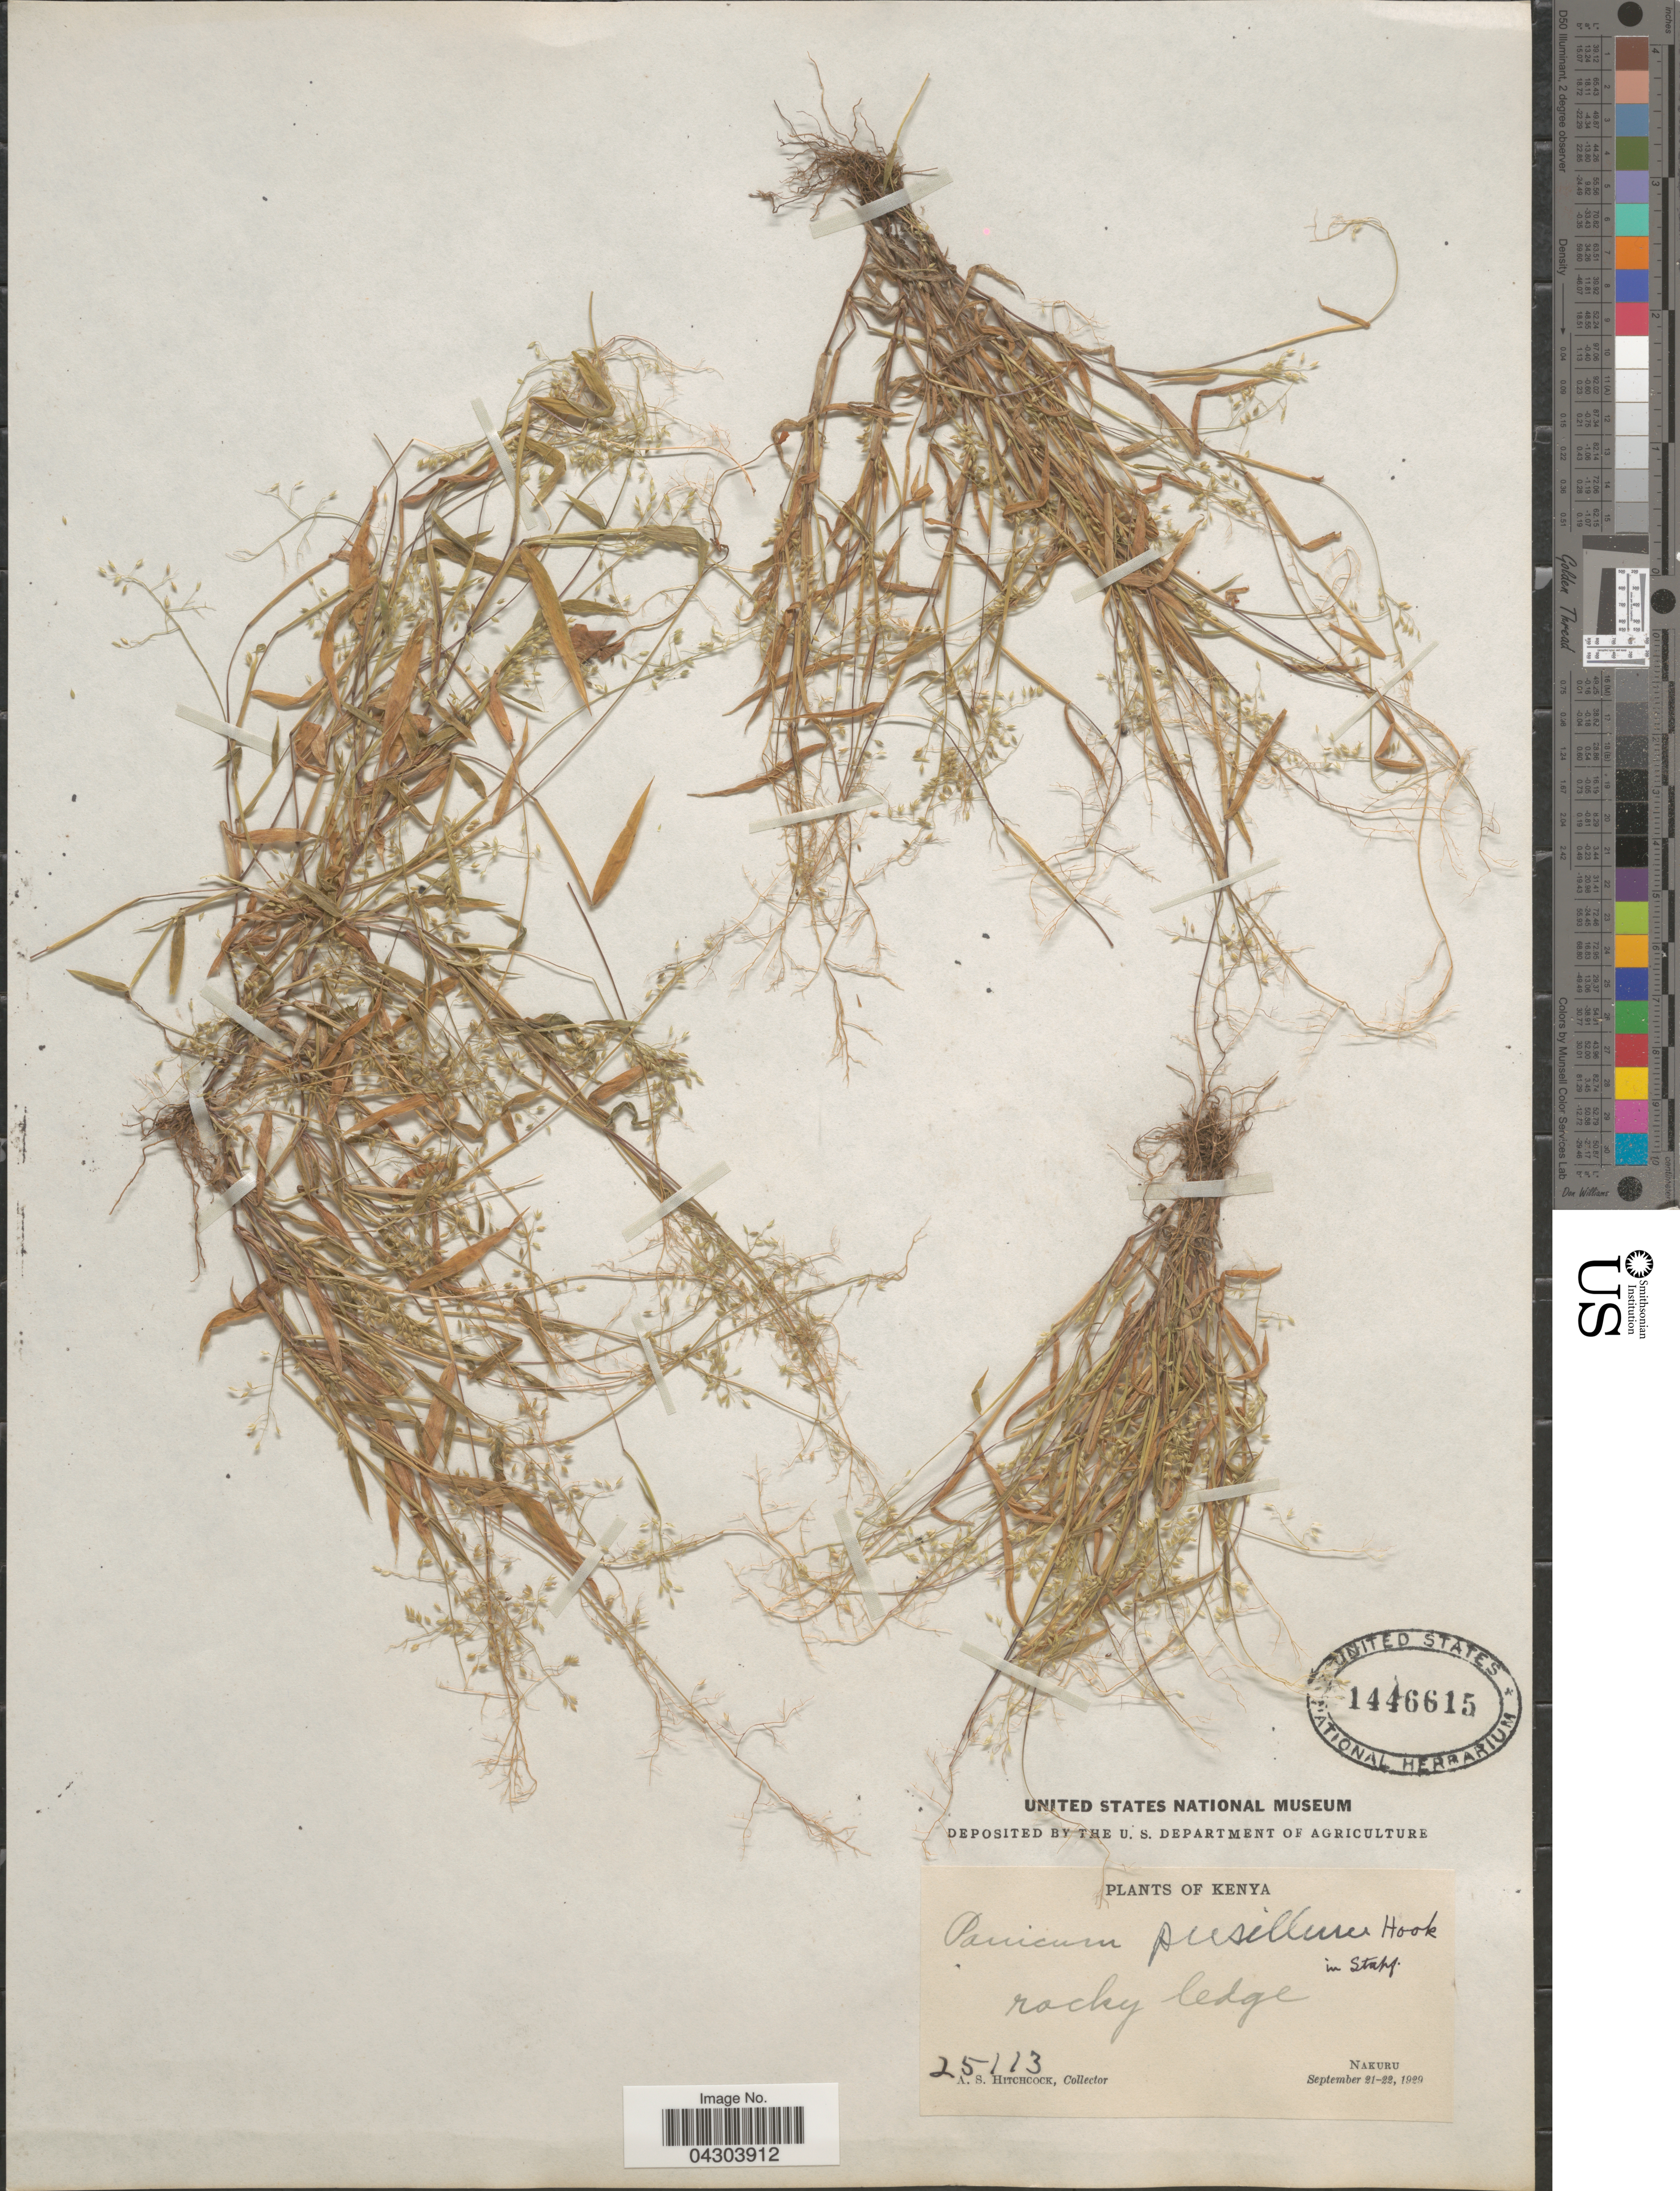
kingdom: Plantae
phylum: Tracheophyta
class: Liliopsida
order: Poales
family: Poaceae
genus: Panicum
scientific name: Panicum pusillum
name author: Hook. f.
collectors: A. S. Hitchcock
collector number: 25113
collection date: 1929-09-21/1929-09-22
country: Kenya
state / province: Nakuru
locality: Rocky ledge.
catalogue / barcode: US 1446615